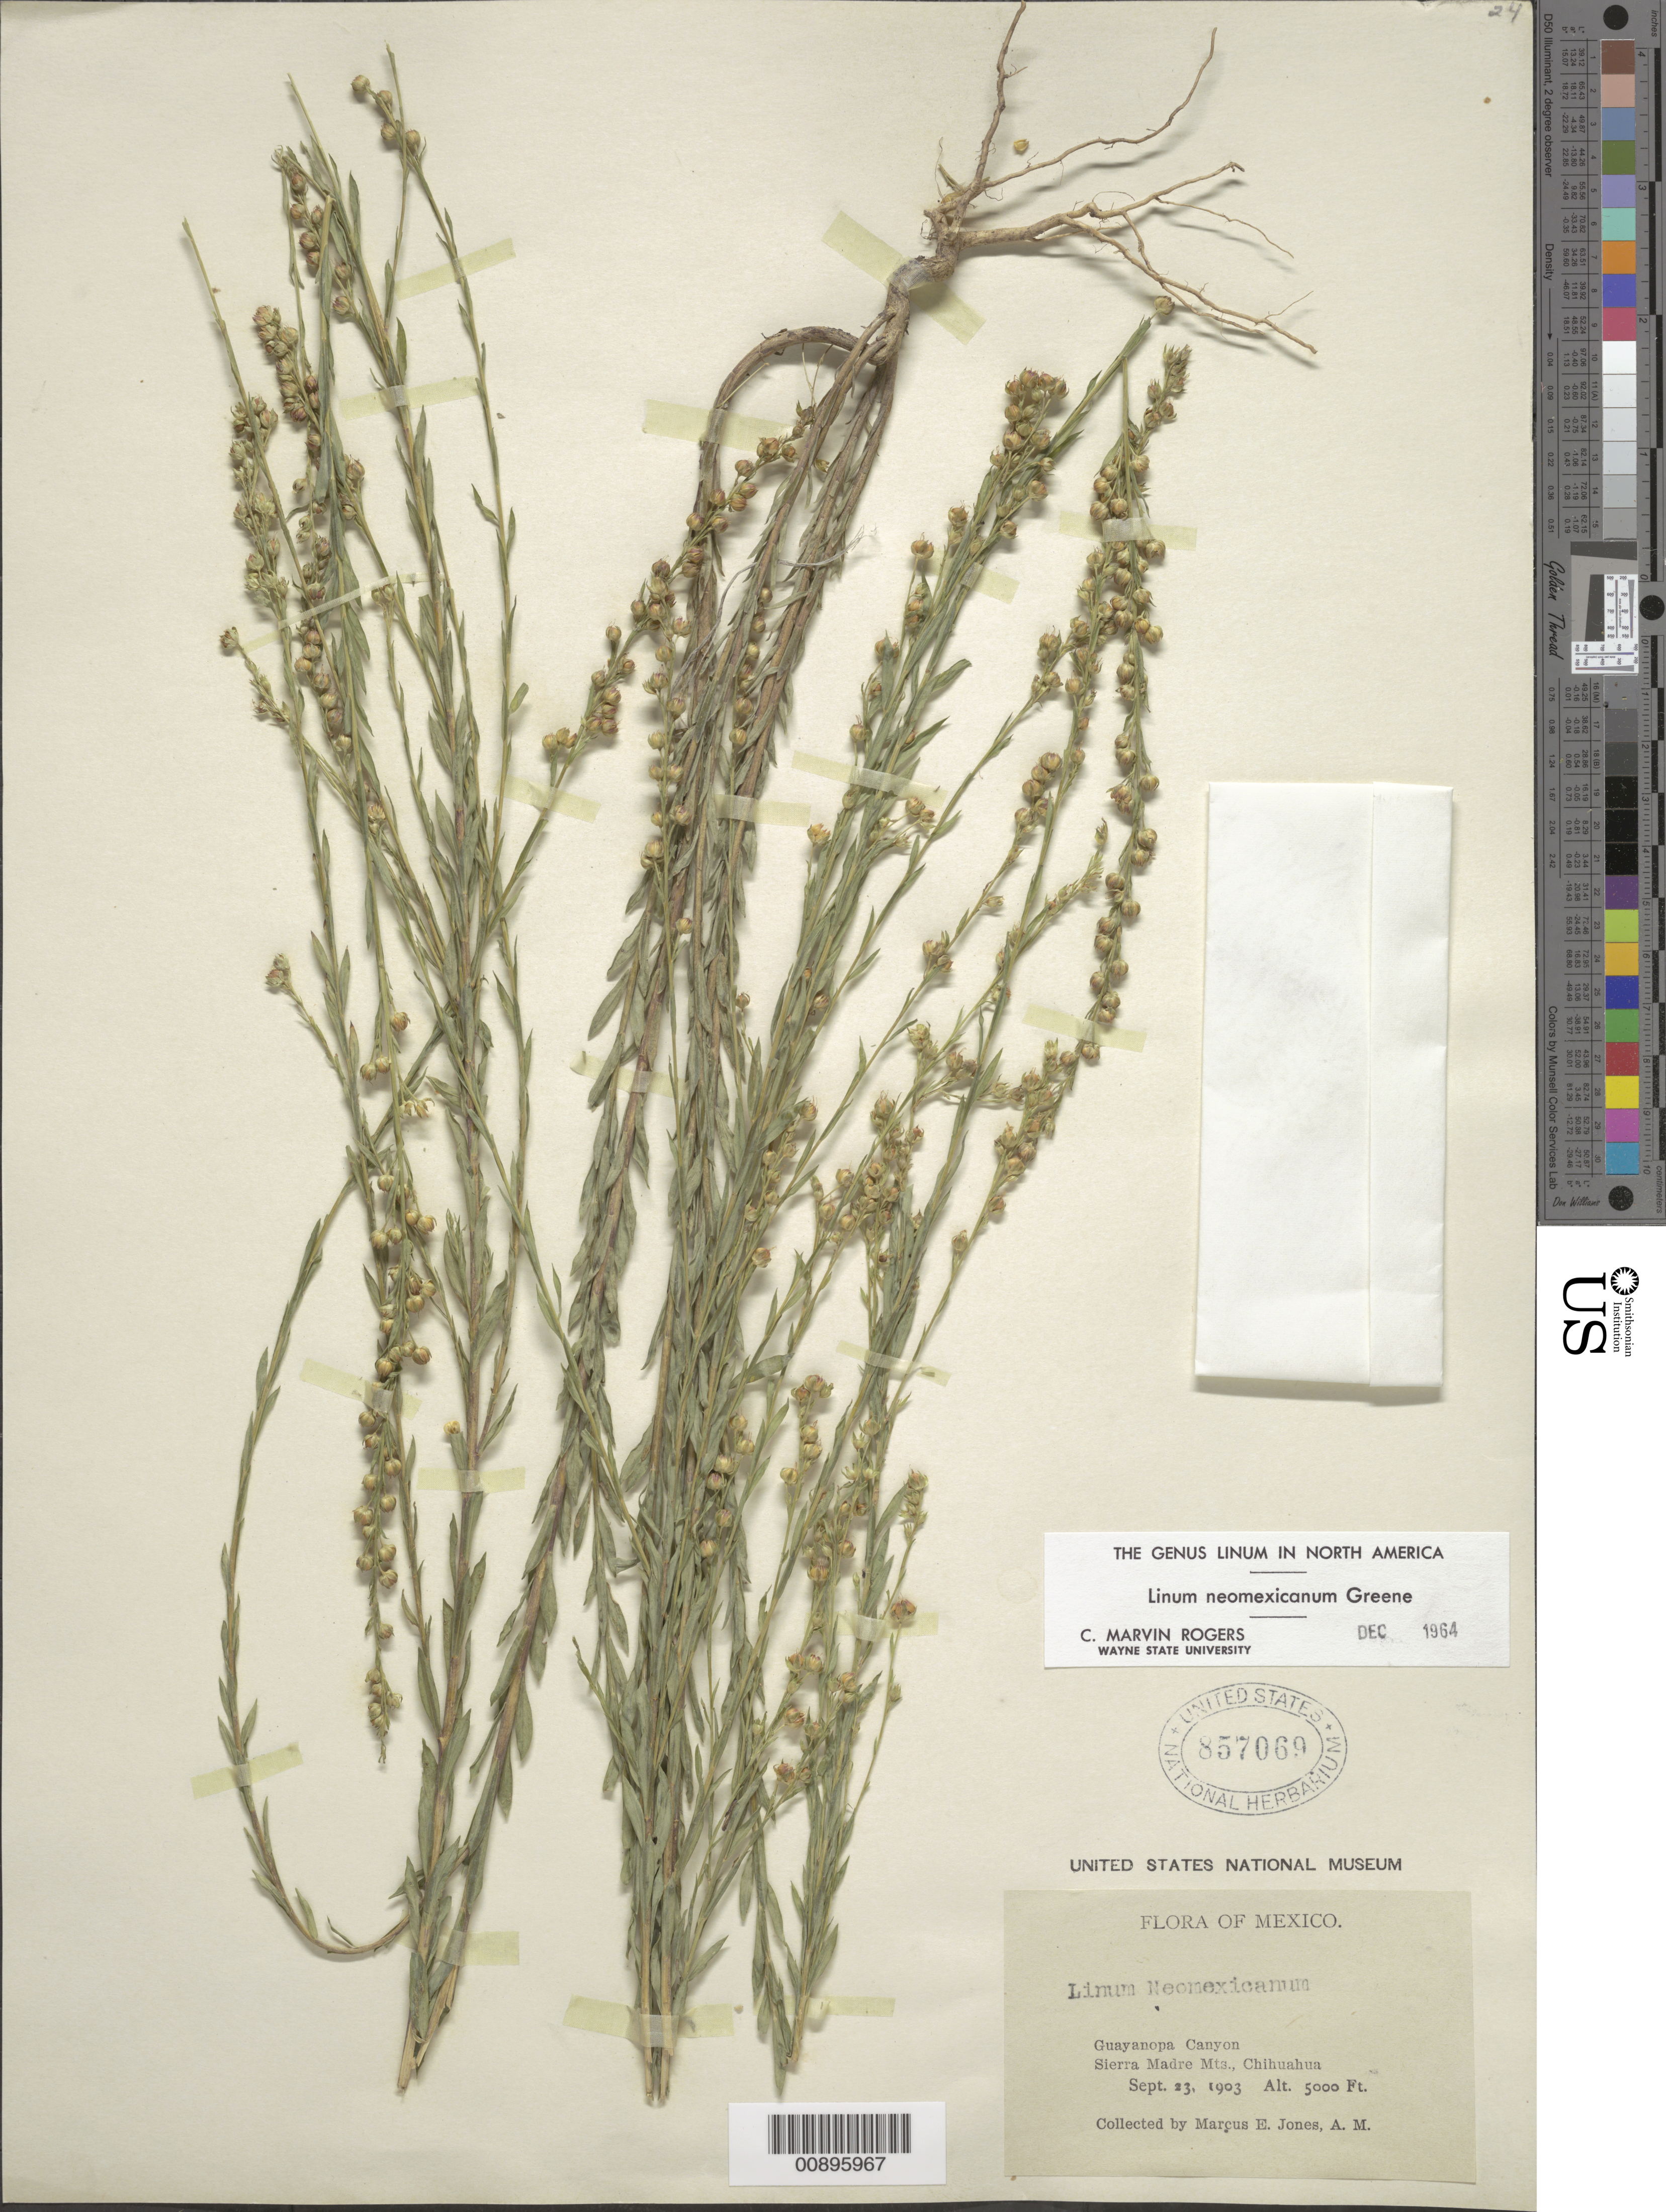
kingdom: Plantae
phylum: Tracheophyta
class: Magnoliopsida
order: Malpighiales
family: Linaceae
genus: Linum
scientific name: Linum neomexicanum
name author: Greene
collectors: M. E. Jones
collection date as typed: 23 Sep 1903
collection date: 1903-09-23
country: Mexico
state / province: Chihuahua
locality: Guayanopa Canyon, Sierra Madre Mts., Chihuahua.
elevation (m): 1524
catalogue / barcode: US 857069